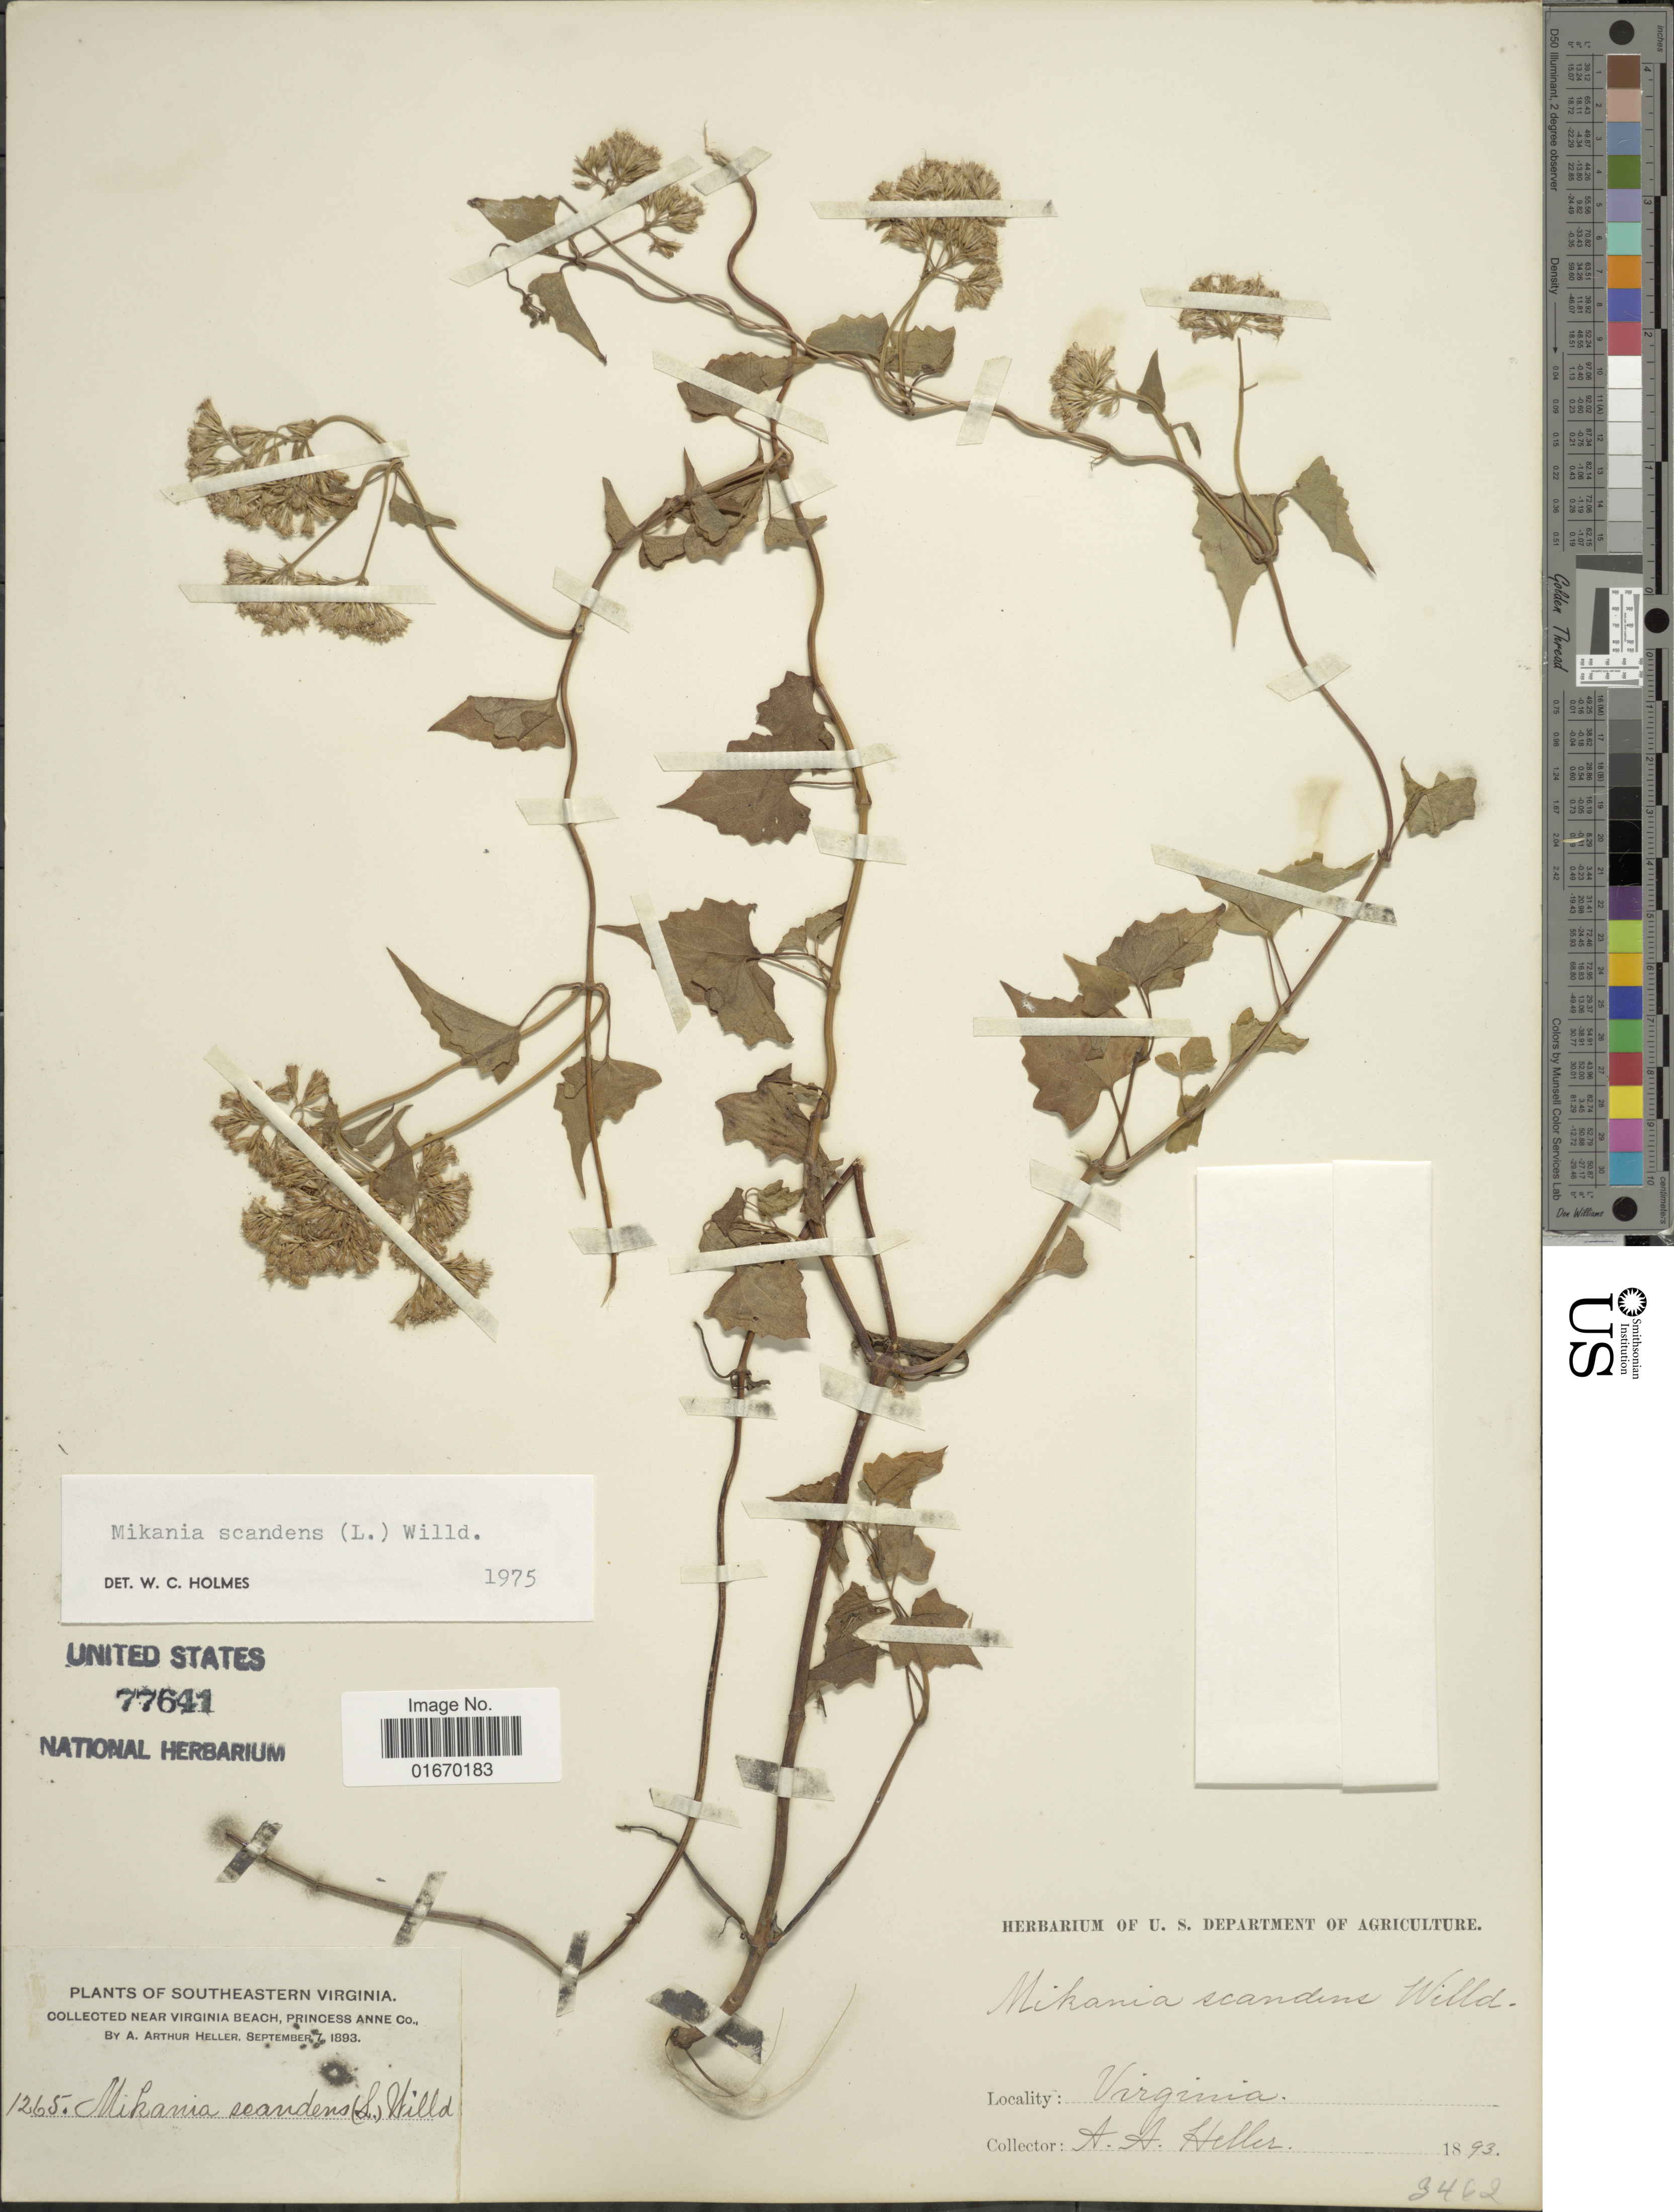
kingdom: Plantae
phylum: Tracheophyta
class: Magnoliopsida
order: Asterales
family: Asteraceae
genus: Mikania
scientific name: Mikania scandens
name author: (L.) Willd.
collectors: A. A. Heller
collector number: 1265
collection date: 1893-09-07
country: United States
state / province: Virginia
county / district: City of Virginia Beach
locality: Southeastern Virginia, near Virginia Beach, Princess Anne (=historic county name) County.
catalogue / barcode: US 77641